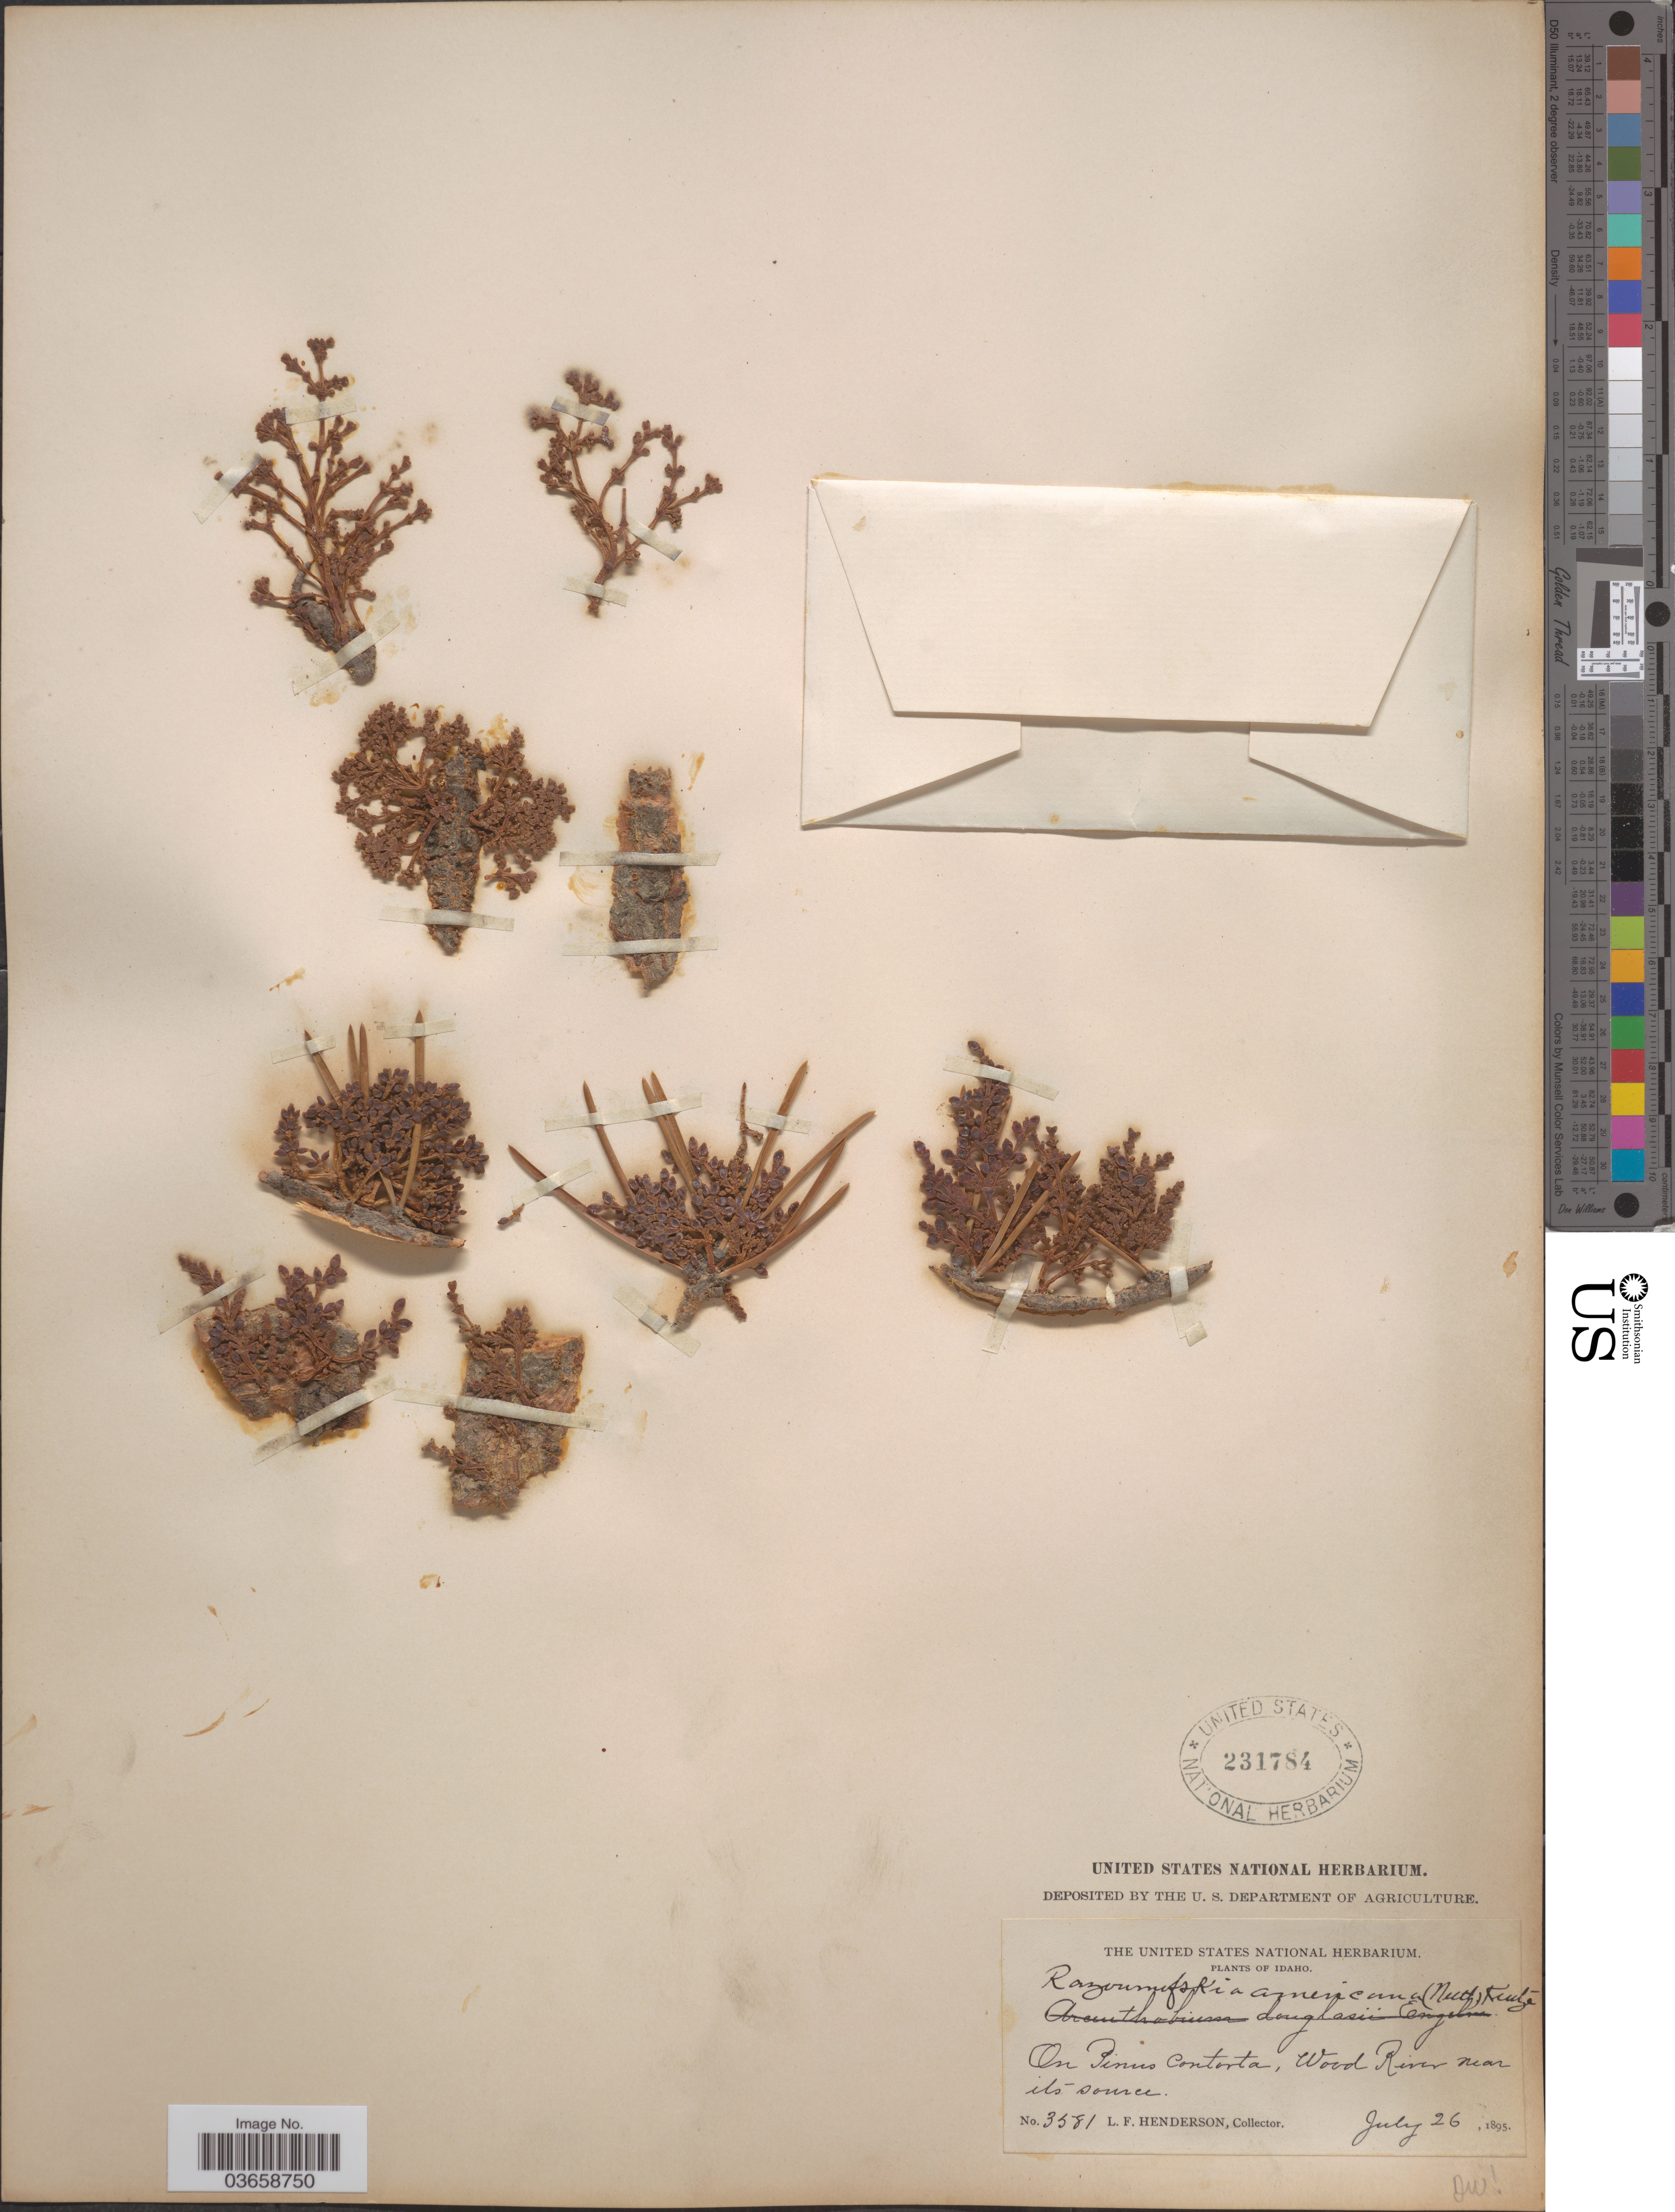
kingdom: Plantae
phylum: Tracheophyta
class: Magnoliopsida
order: Santalales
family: Viscaceae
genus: Arceuthobium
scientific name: Arceuthobium americanum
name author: Nutt. ex A. Gray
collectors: L. Henderson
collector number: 3581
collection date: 1895-07-26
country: United States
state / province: Idaho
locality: Wood River near its source.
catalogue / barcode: US 231784